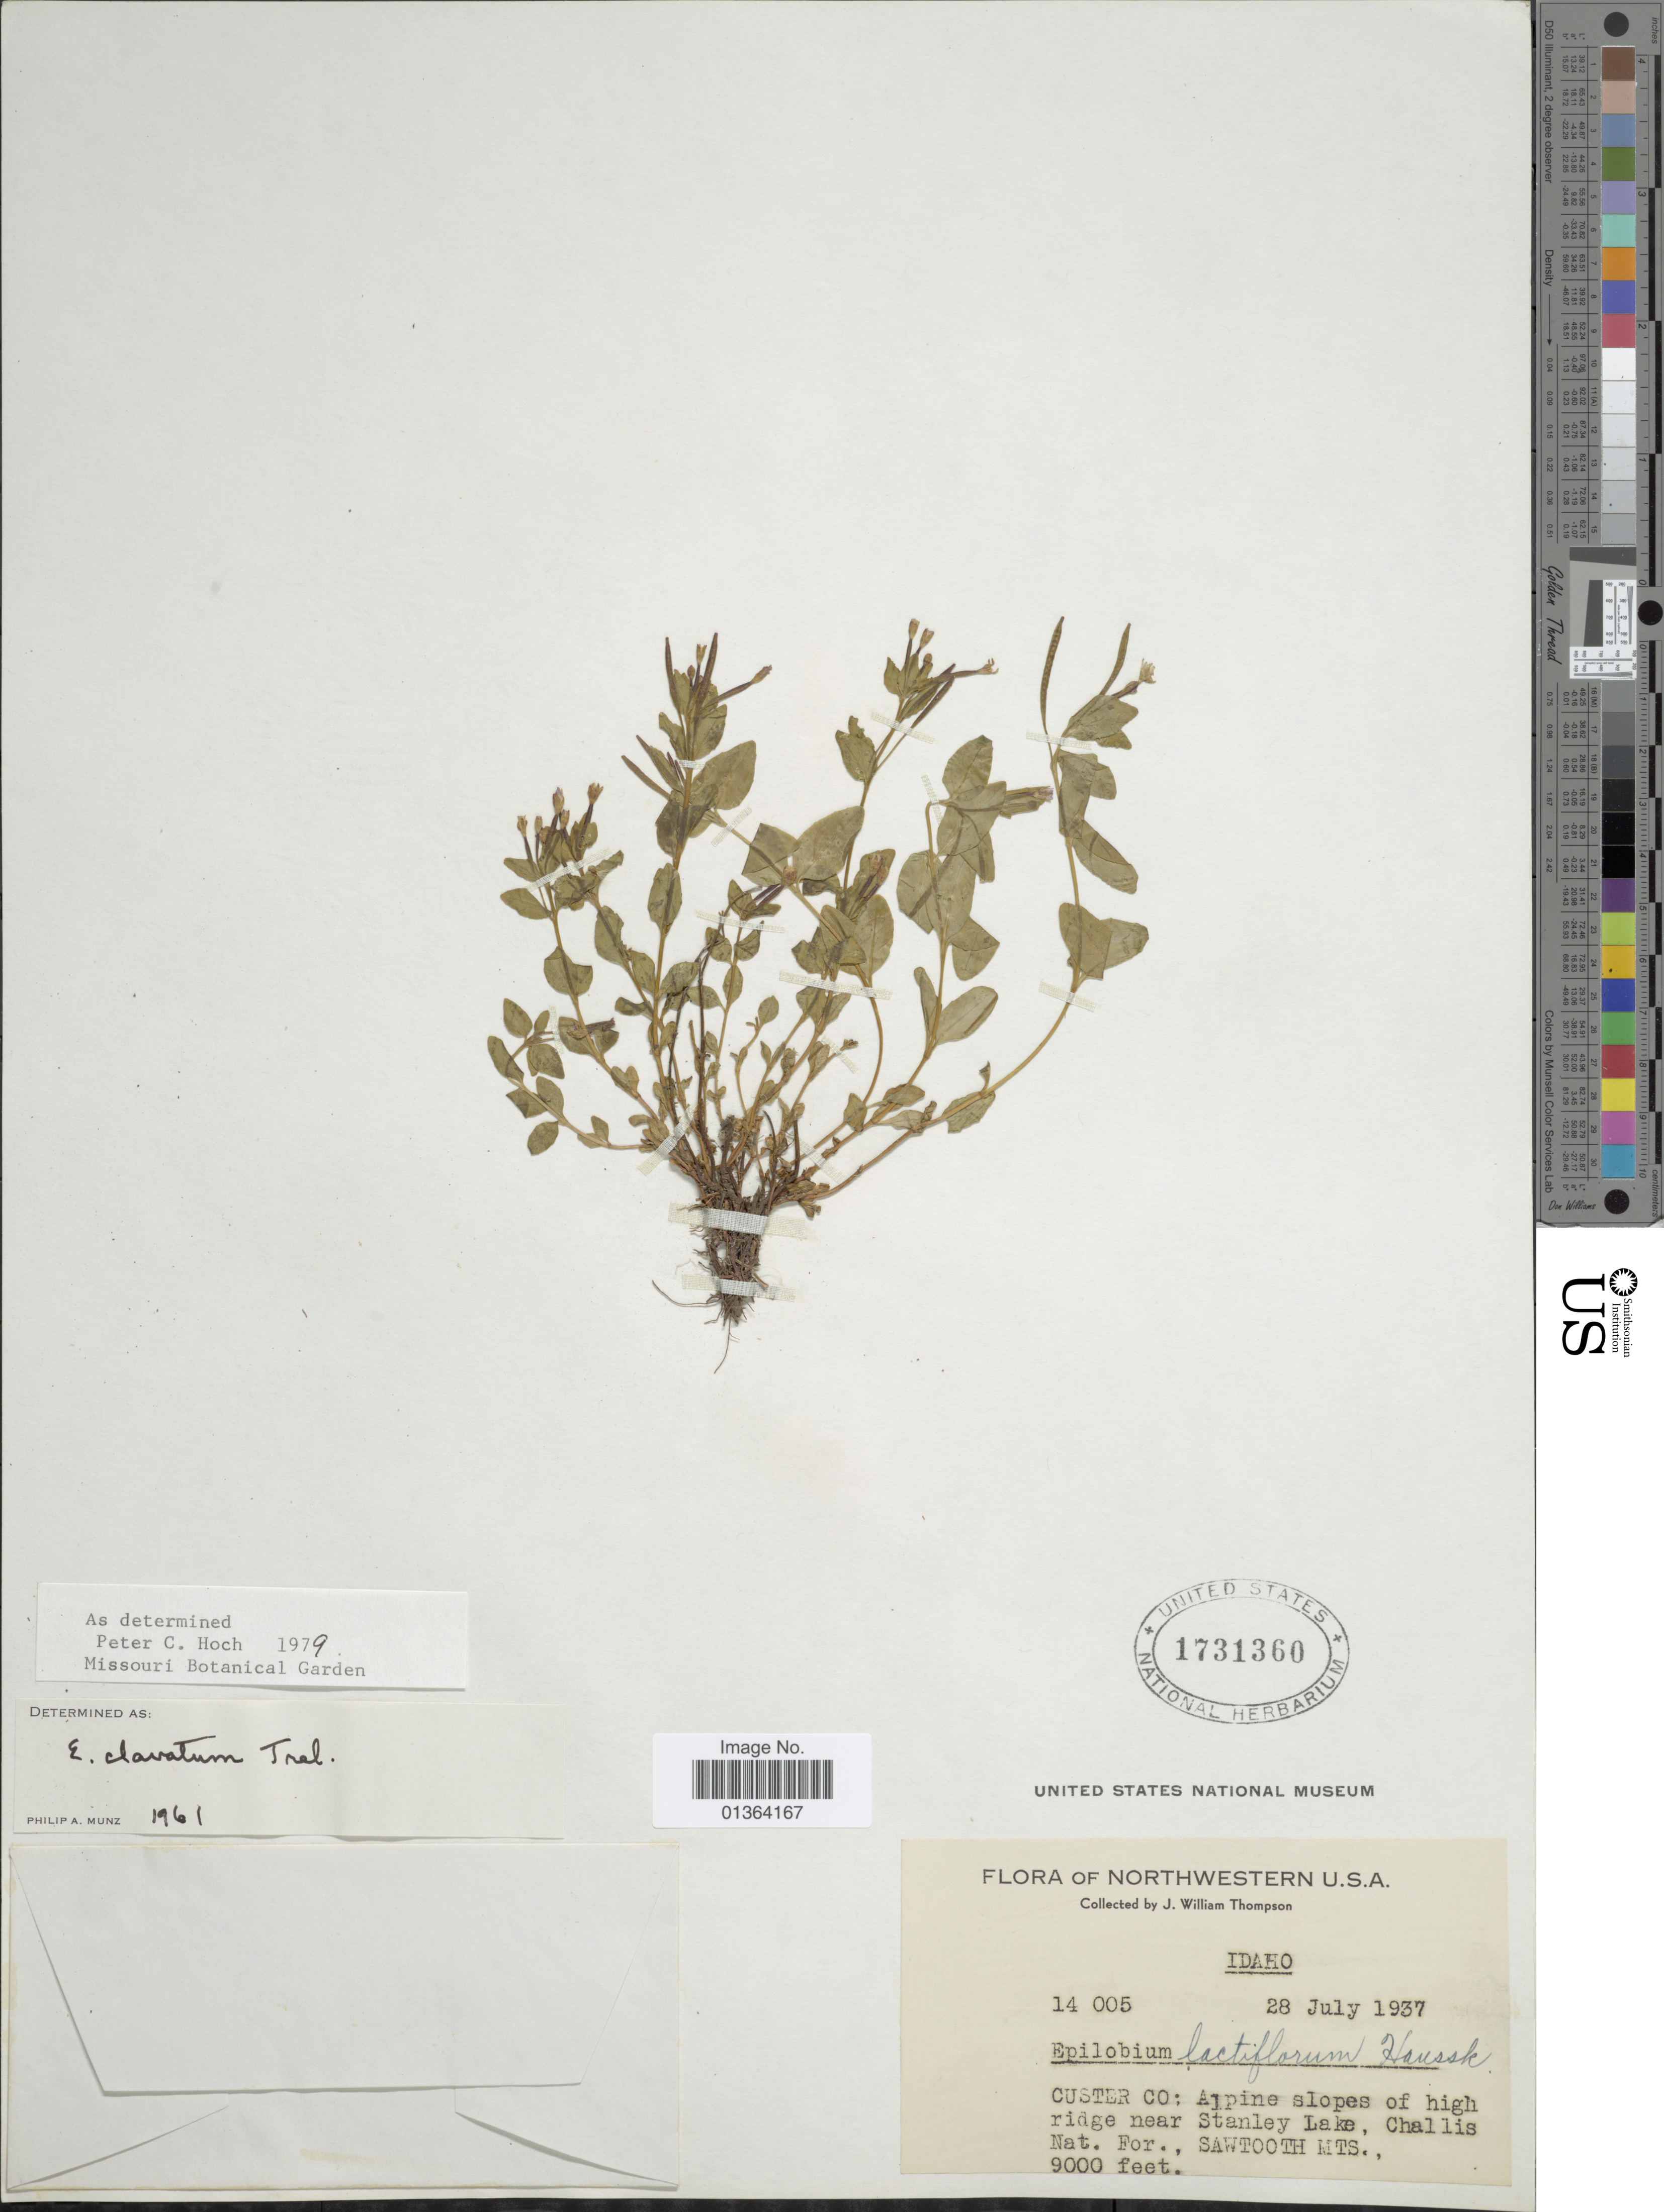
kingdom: Plantae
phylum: Tracheophyta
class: Magnoliopsida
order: Myrtales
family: Onagraceae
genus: Epilobium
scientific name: Epilobium clavatum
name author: Hausskn.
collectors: J. W. Thompson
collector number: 14005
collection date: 1937-07-28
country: United States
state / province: Idaho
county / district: Custer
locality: Alpine slopes of high ridge near Stanley Lake. Challis Nat. For., Sawtooth Mts.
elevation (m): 2743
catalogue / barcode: US 1731360